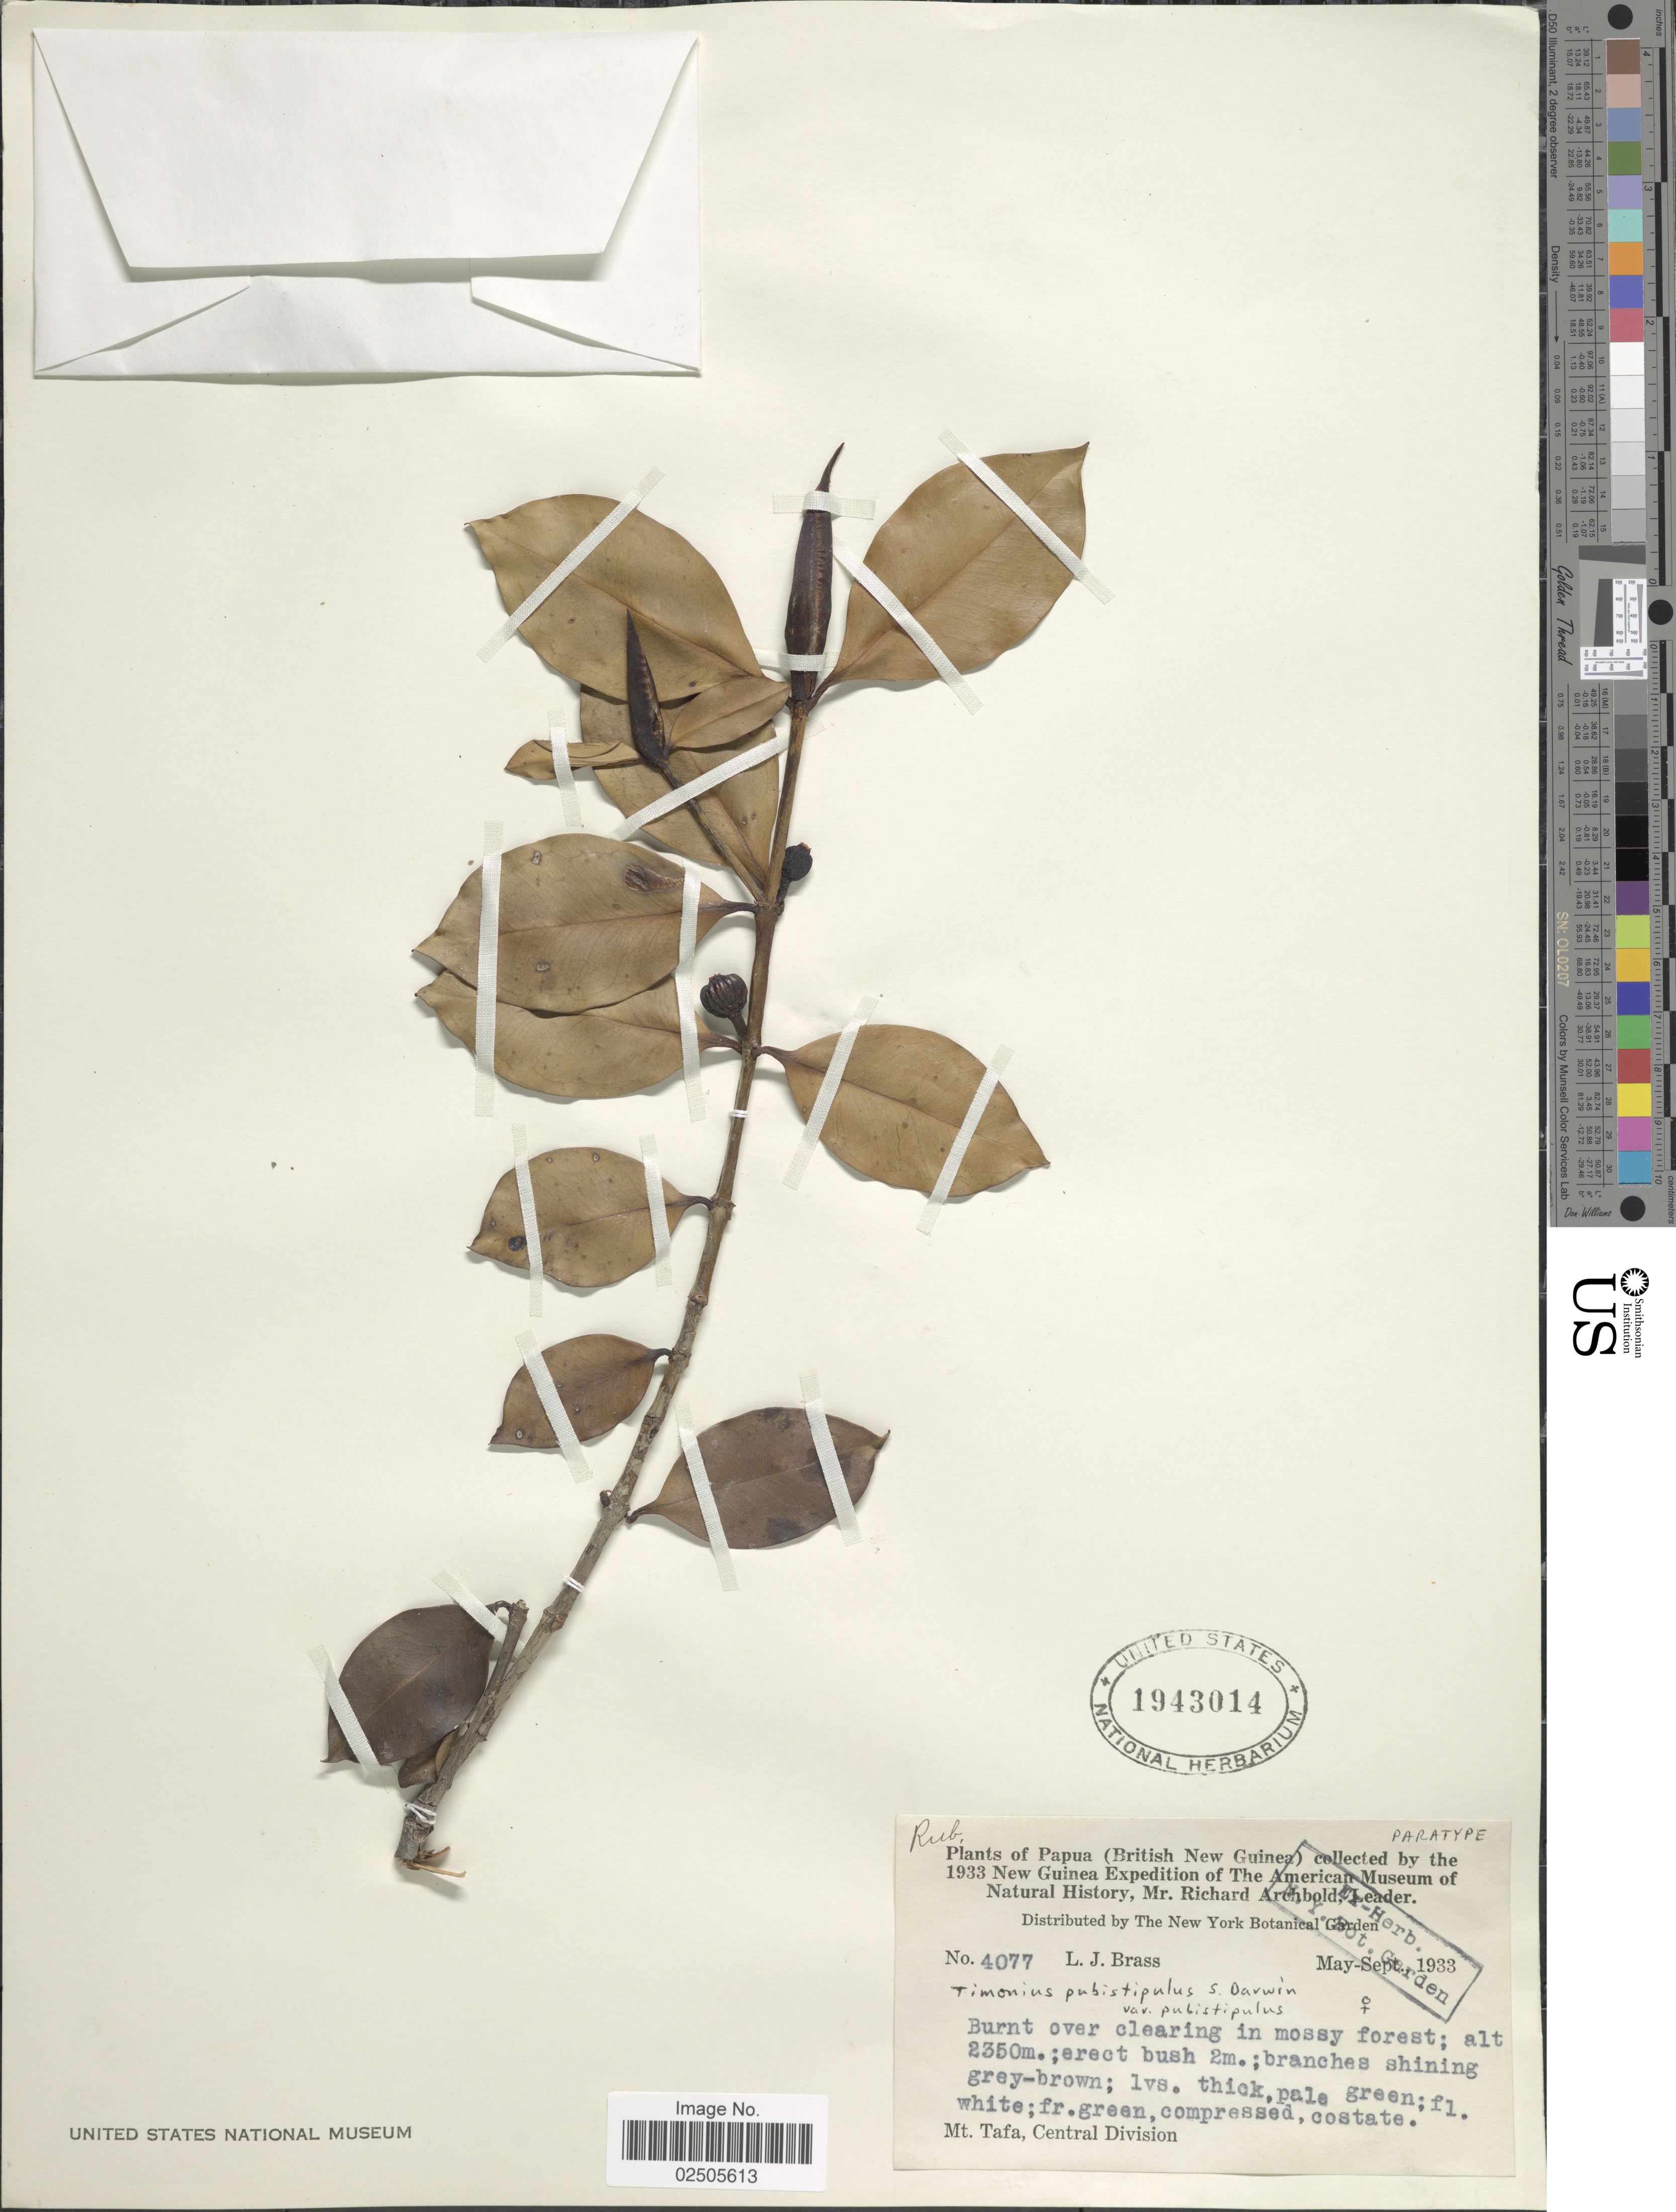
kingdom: Plantae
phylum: Tracheophyta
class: Magnoliopsida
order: Gentianales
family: Rubiaceae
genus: Timonius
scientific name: Timonius pubistipulus var. pubistipulus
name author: S.P. Darwin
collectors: L. J. Brass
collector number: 4077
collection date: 1933-05/1933-09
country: Papua New Guinea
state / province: Central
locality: Papua (British New Guinea) Mt. Tafa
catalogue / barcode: US 1943014